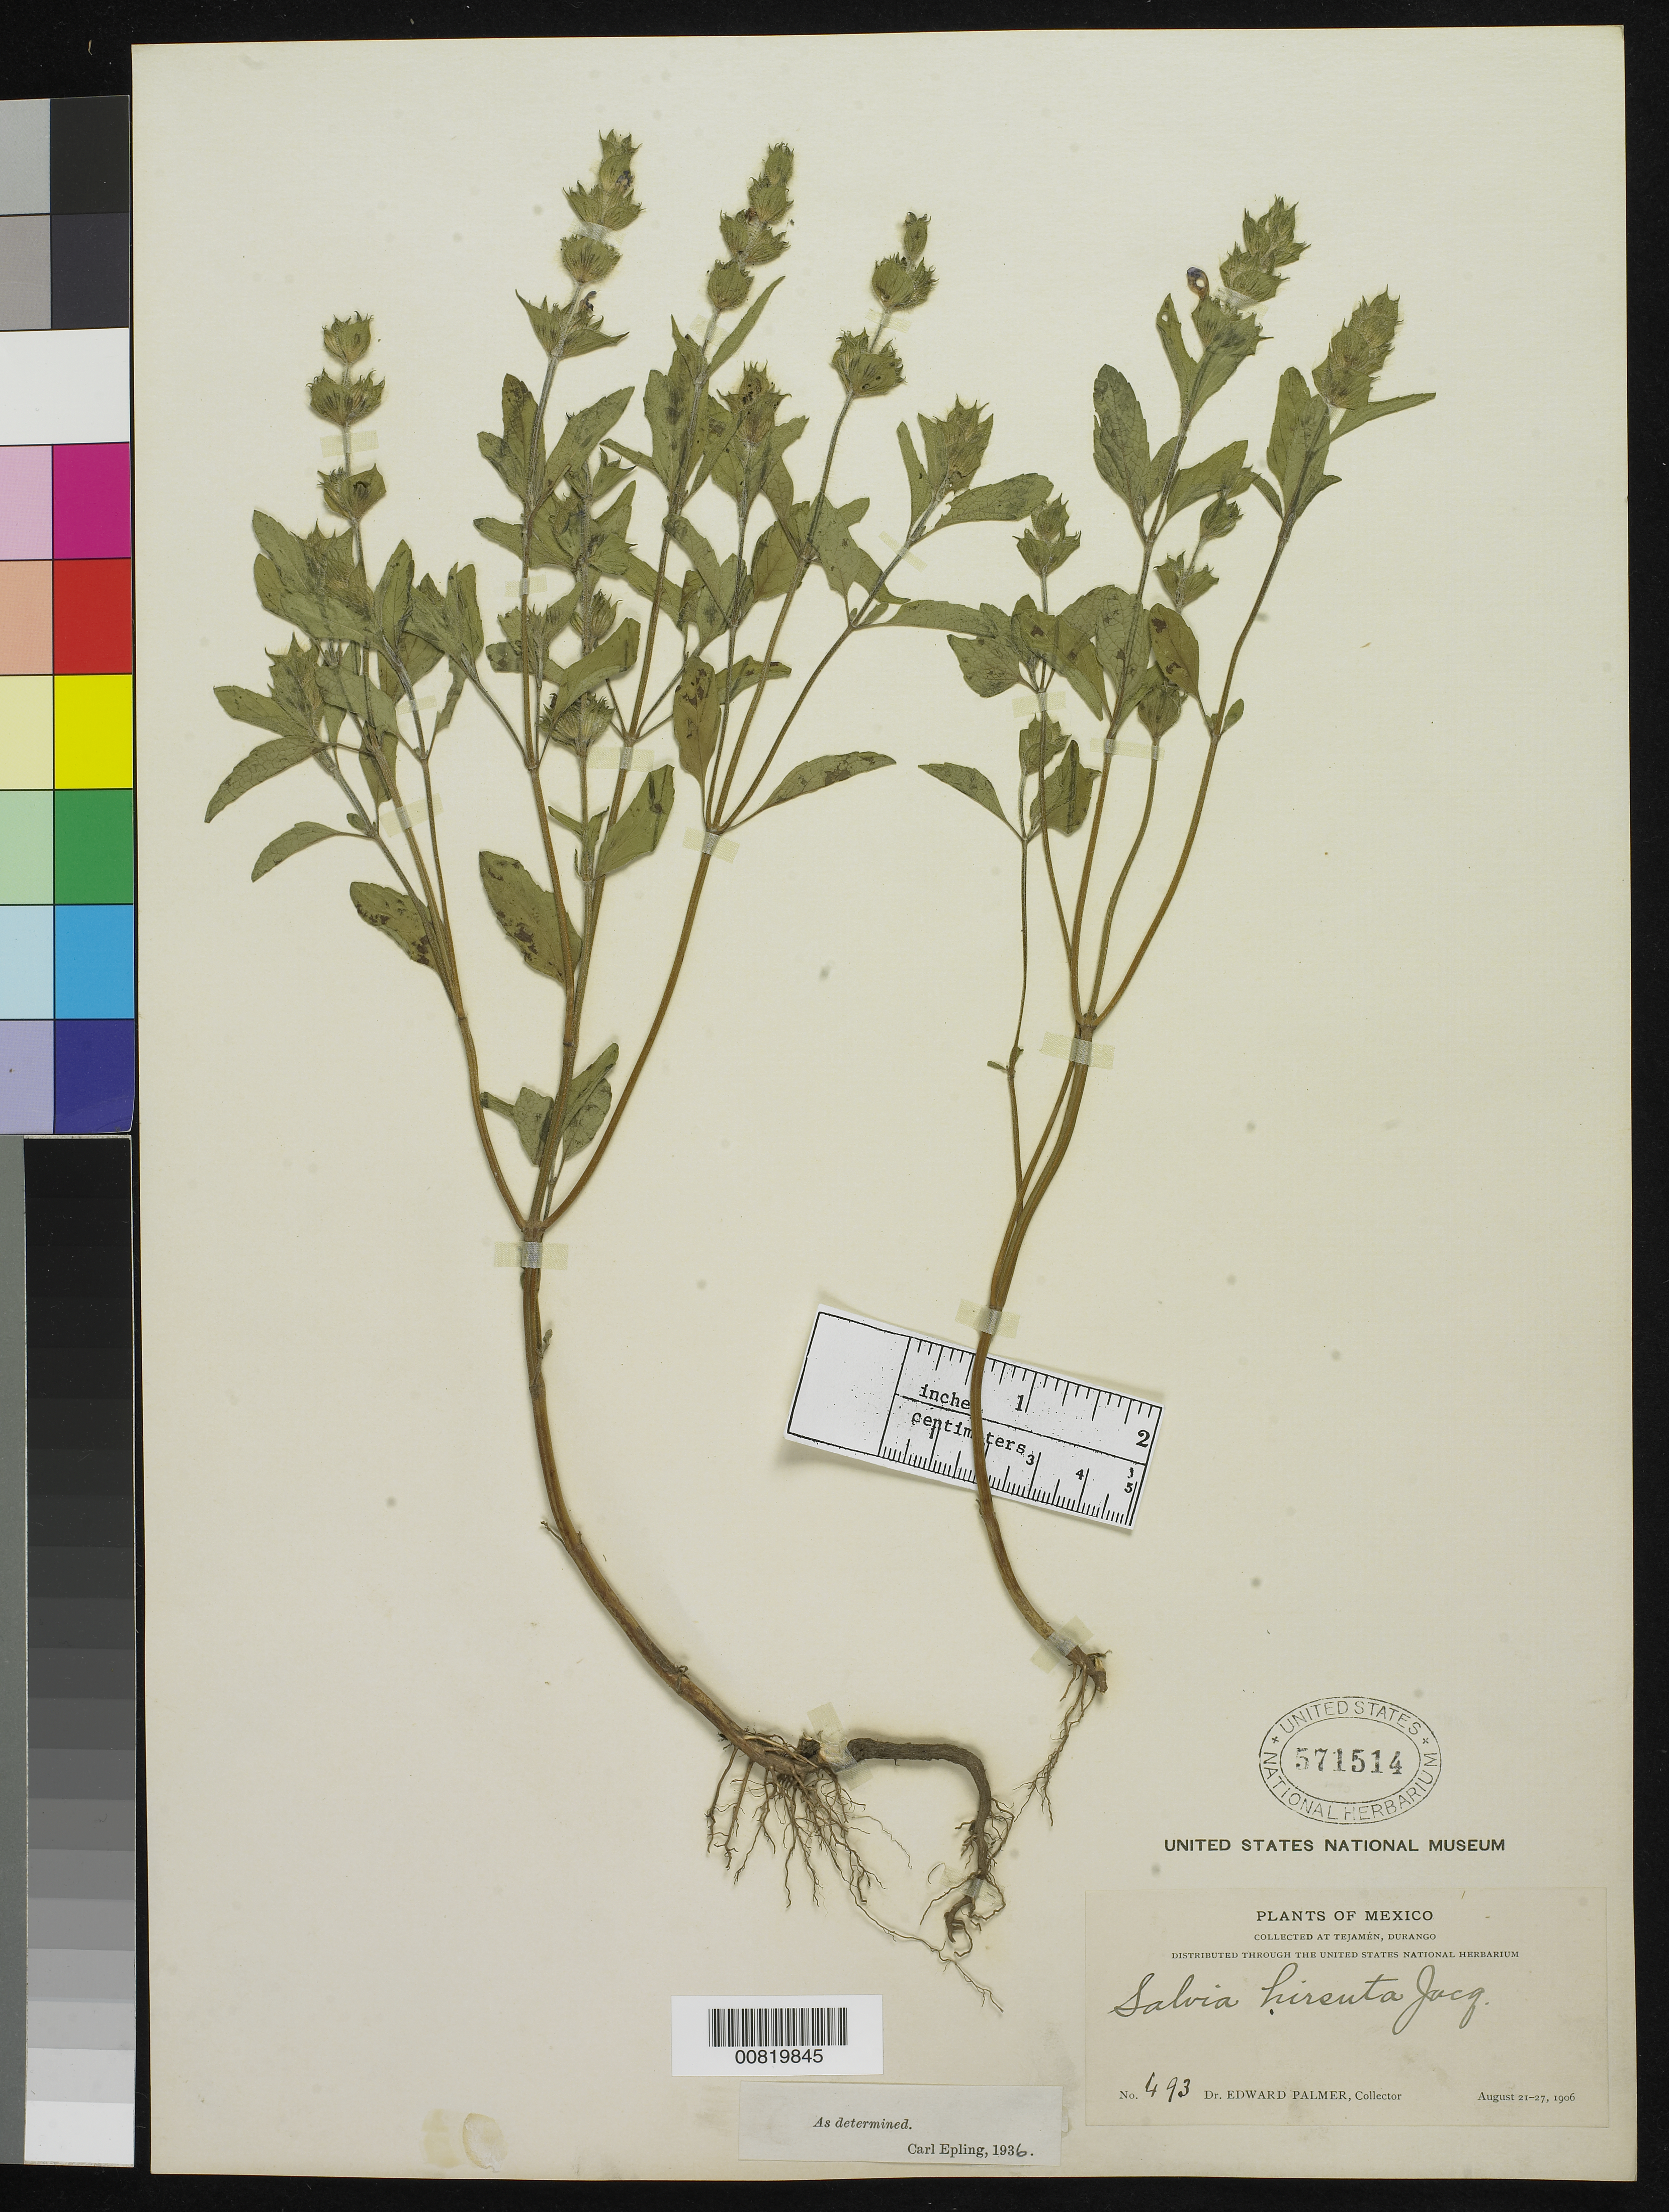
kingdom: Plantae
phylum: Tracheophyta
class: Magnoliopsida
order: Lamiales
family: Lamiaceae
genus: Salvia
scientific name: Salvia hirsuta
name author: Jacq.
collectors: E. Palmer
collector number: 493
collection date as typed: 21 Aug 1906 to 27 Aug 1906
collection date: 1906-08-21/1906-08-27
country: Mexico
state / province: Durango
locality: Tejamén, Durango.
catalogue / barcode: US 571514